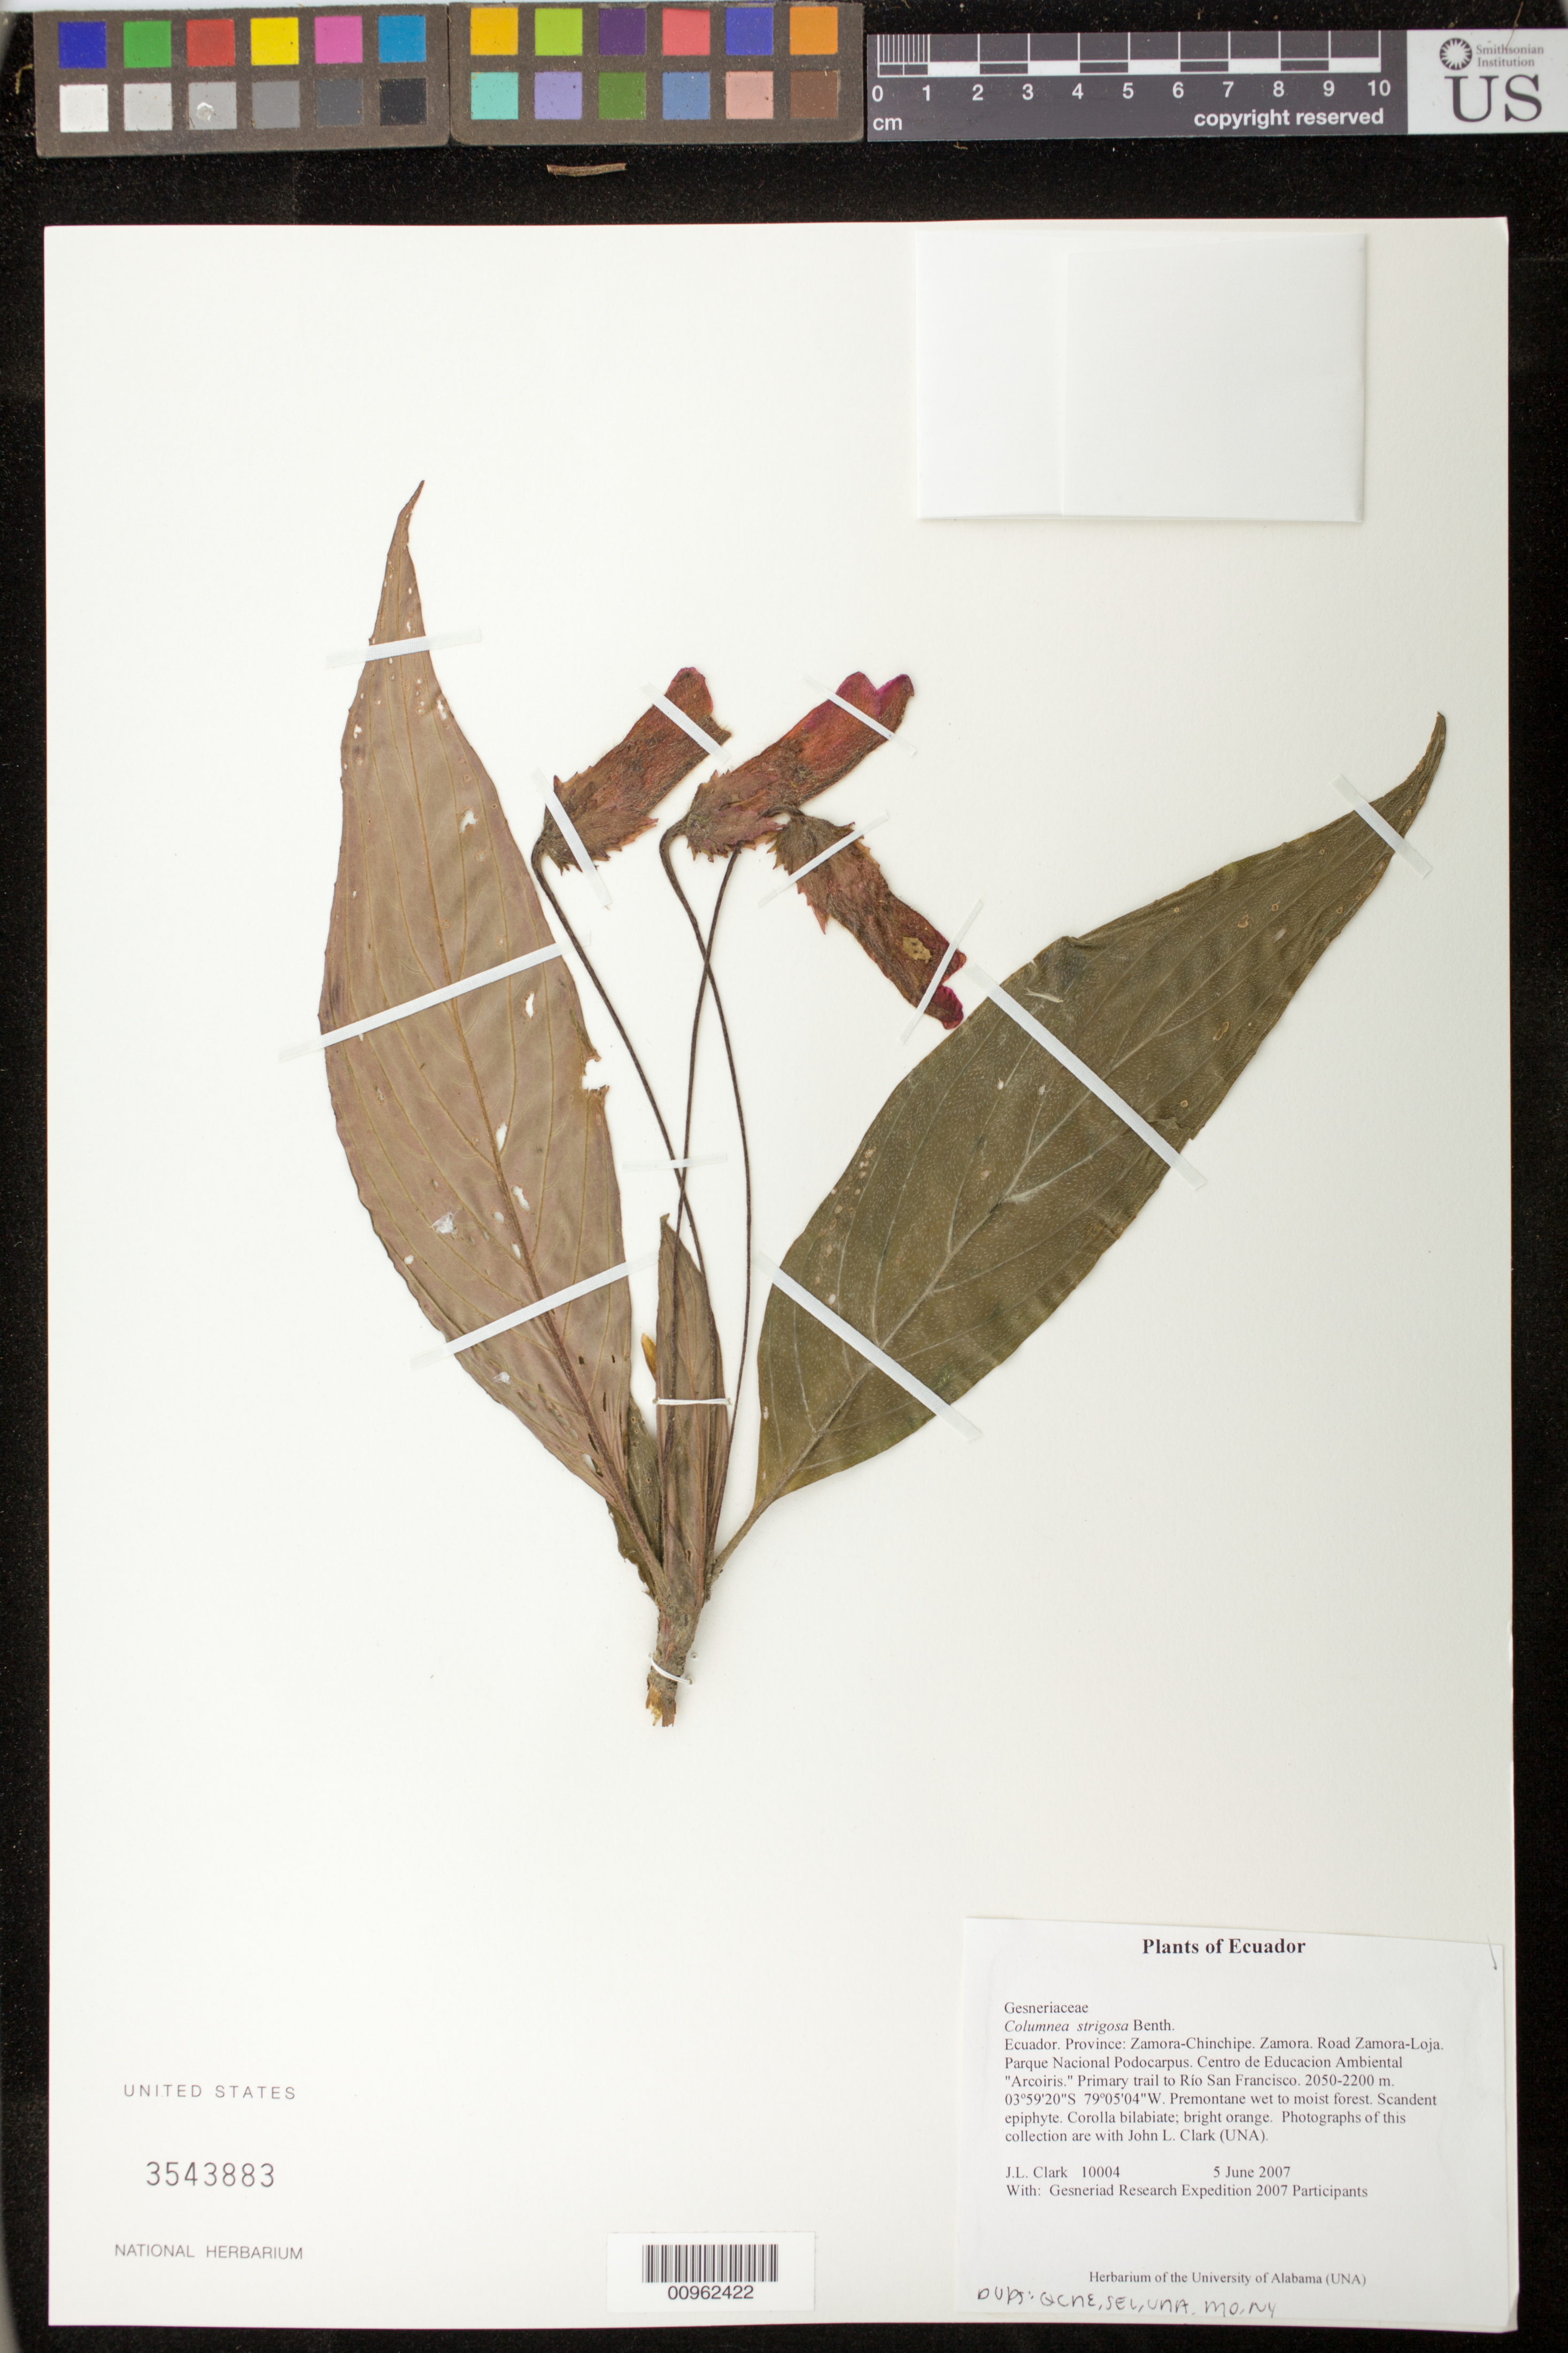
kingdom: Plantae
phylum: Tracheophyta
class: Magnoliopsida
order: Lamiales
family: Gesneriaceae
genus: Columnea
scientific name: Columnea strigosa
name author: Benth.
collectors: J. L. Clark & Gesneriad Research Expedition 2007 Participants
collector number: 10004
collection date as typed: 05 Jun 2007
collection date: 2007-06-05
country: Ecuador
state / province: Zamora-Chinchipe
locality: Zamora. Road Zamora-Loja. Parque Nacional Podocarpus. Centro de Educacion Ambiental "Arcoiris." Primary trail to Río San Francisco.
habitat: Premontane wet to moist forest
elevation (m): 2050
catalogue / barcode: US 3543883